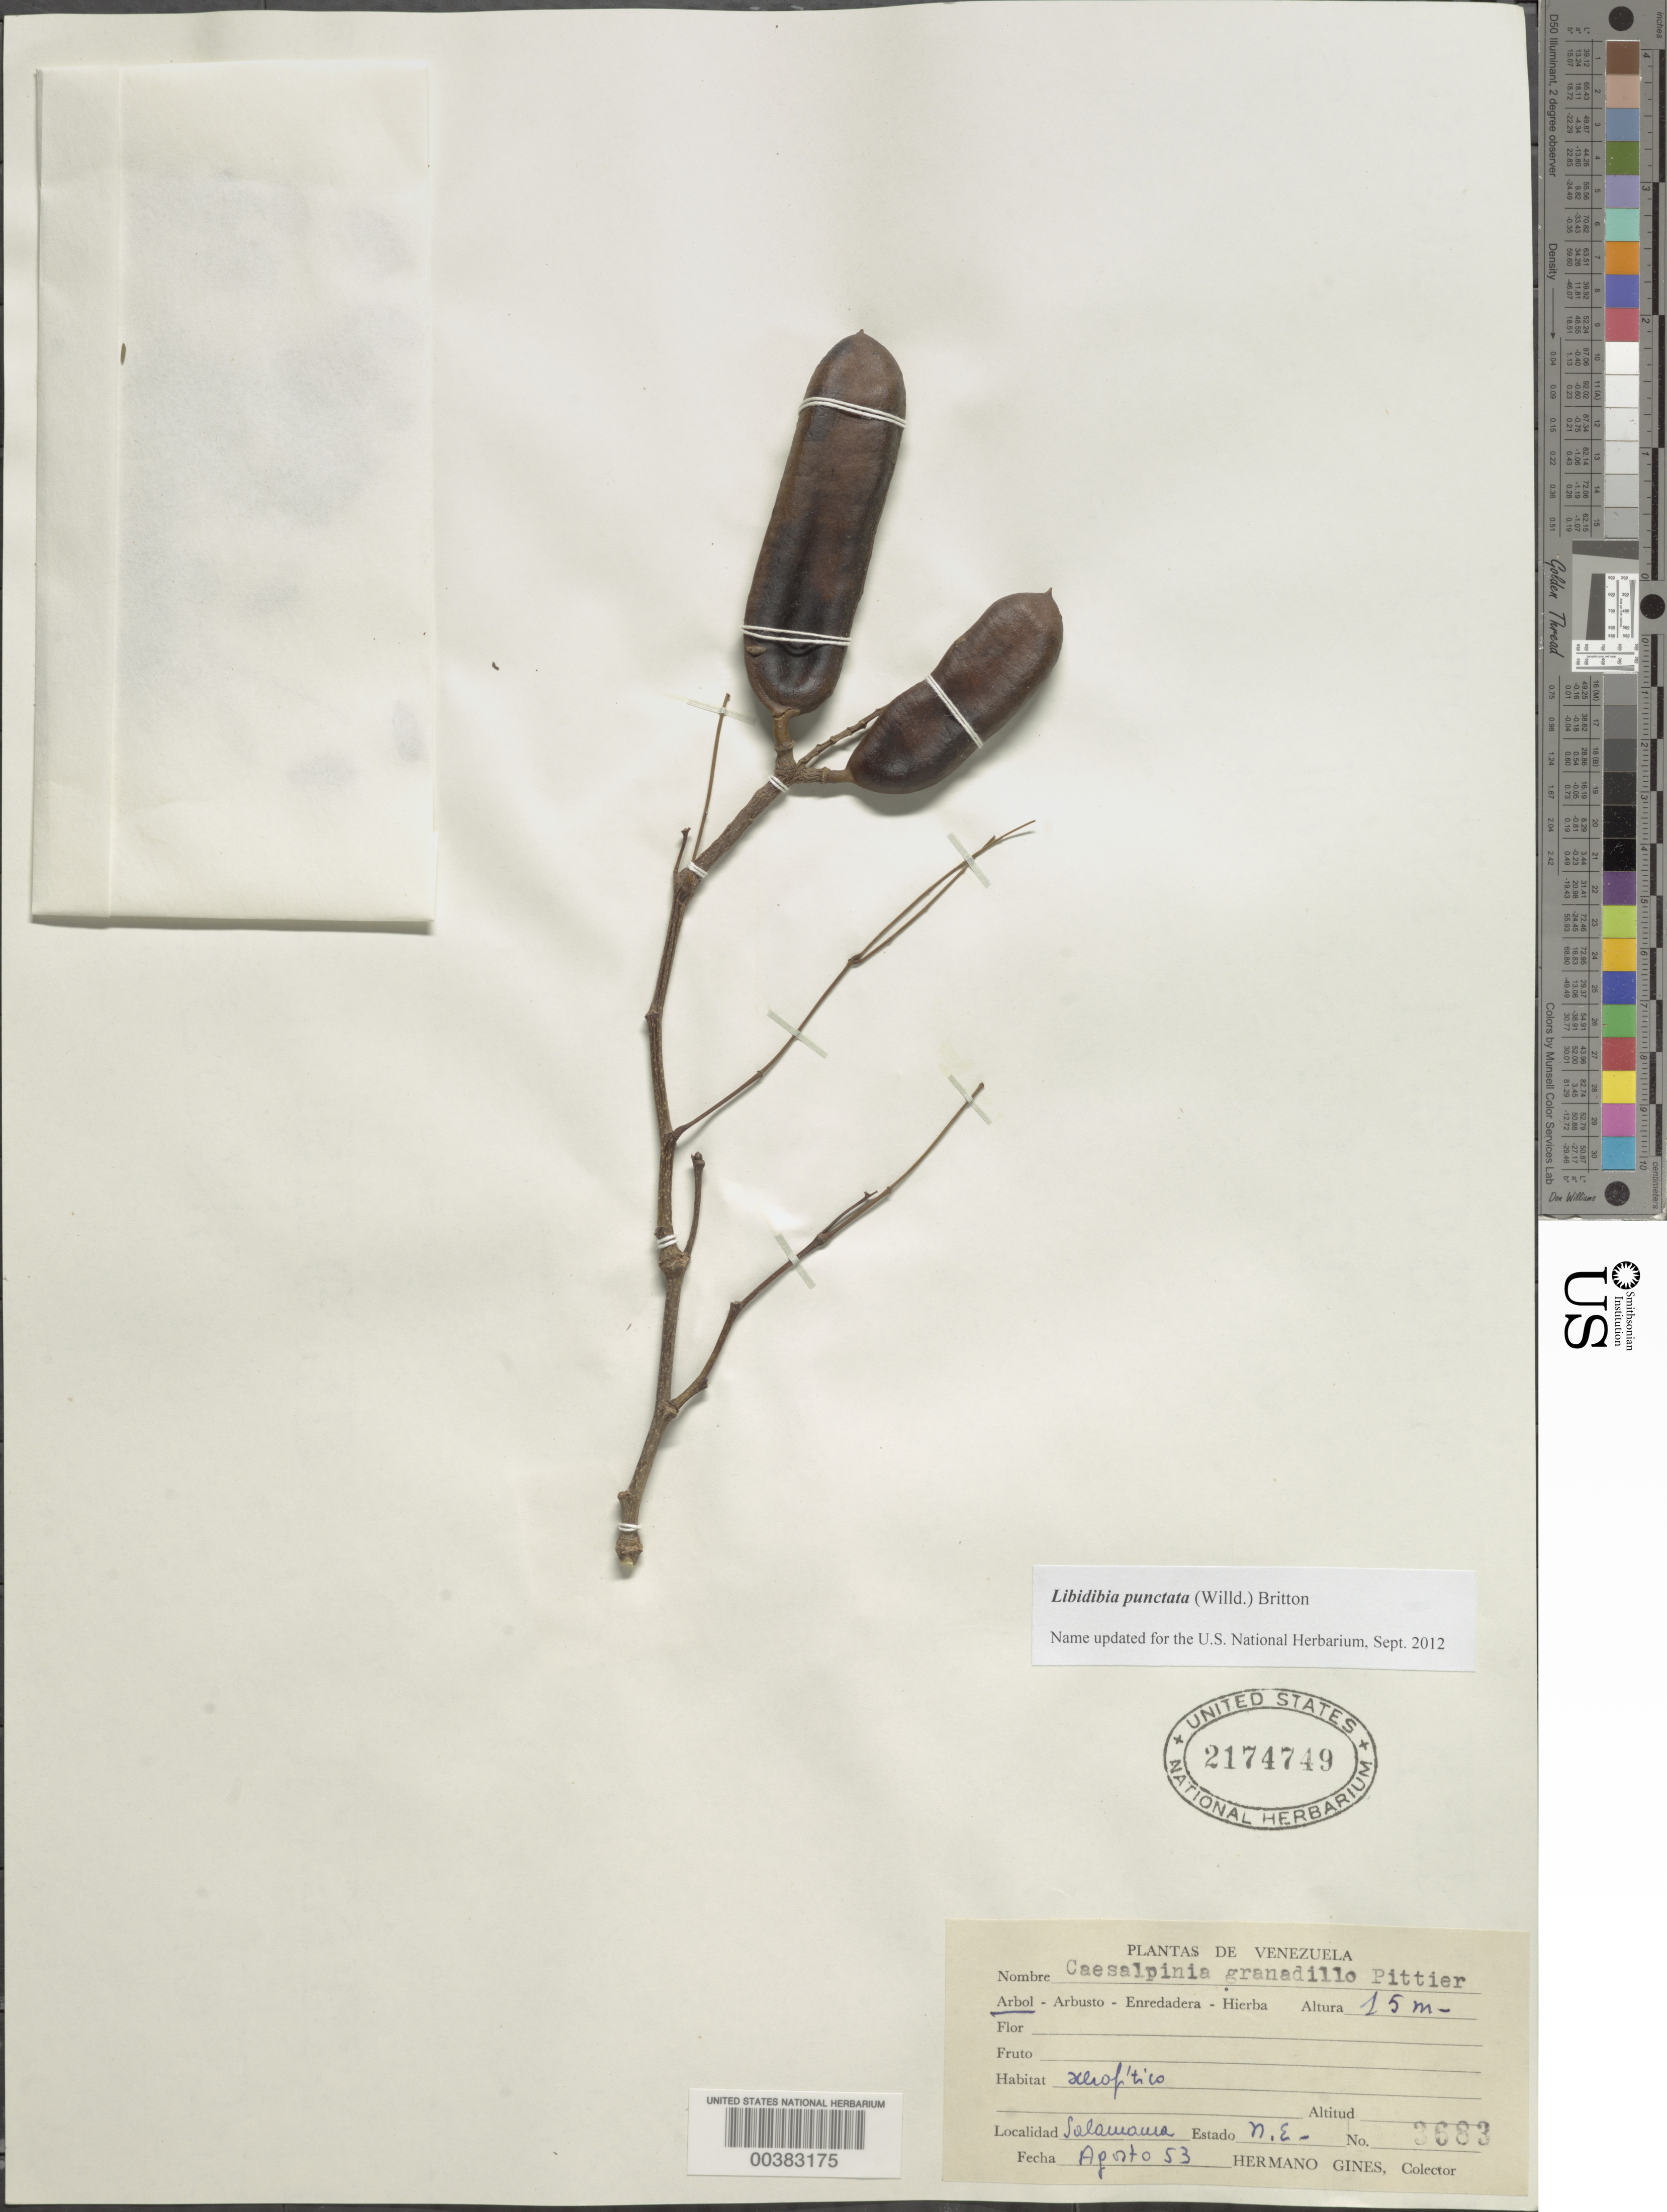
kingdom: Plantae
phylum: Tracheophyta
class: Magnoliopsida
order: Fabales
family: Fabaceae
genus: Libidibia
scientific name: Libidibia punctata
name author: (Willd.) Britton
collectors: Bro. Gines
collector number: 3683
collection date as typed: Aug 1953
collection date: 1953-08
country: Venezuela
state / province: Nueva Esparta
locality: Salamanea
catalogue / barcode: US 2174749